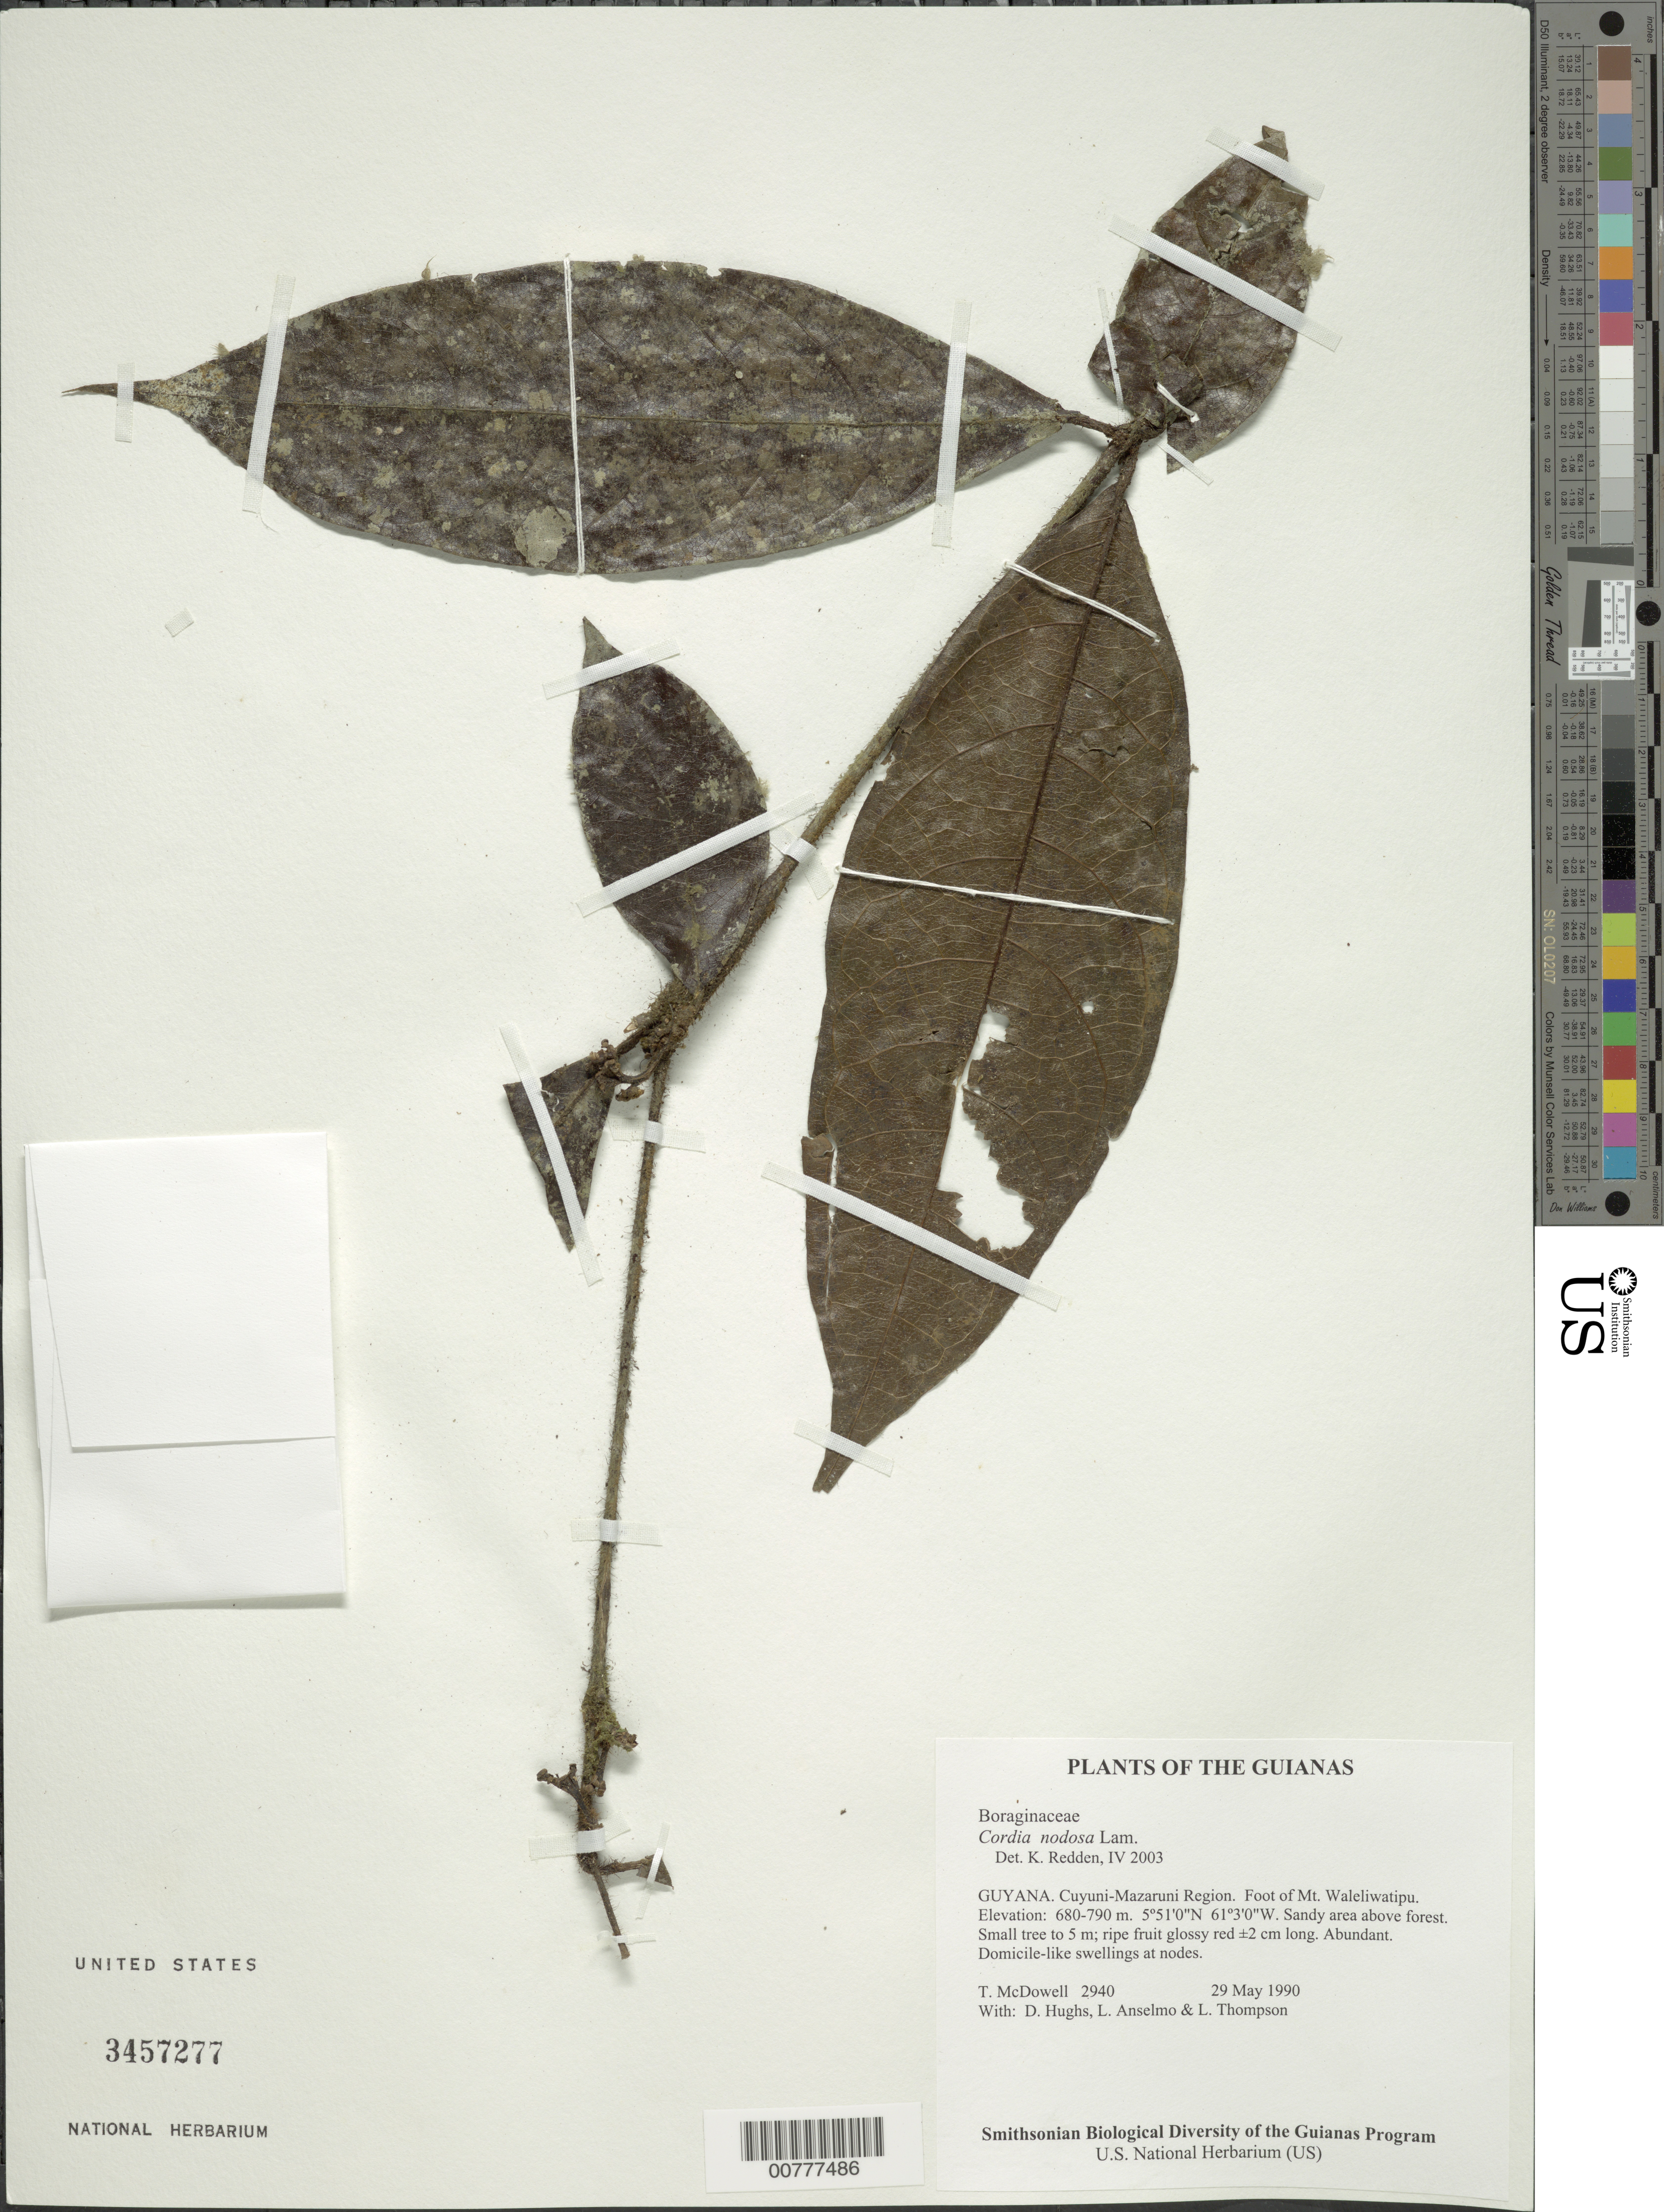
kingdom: Plantae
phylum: Tracheophyta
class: Magnoliopsida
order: Boraginales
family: Cordiaceae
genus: Cordia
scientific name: Cordia nodosa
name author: Lam.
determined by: Redden, K. M.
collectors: T. McDowell, D. Hughs, L. Anselmo & L. Thompson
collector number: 2940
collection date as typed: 29 May 1990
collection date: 1990-05-29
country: Guyana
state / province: Cuyuni-Mazaruni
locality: Foot of Mt. Waleliwatipu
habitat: Sandy area above forest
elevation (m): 680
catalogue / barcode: US 3457277